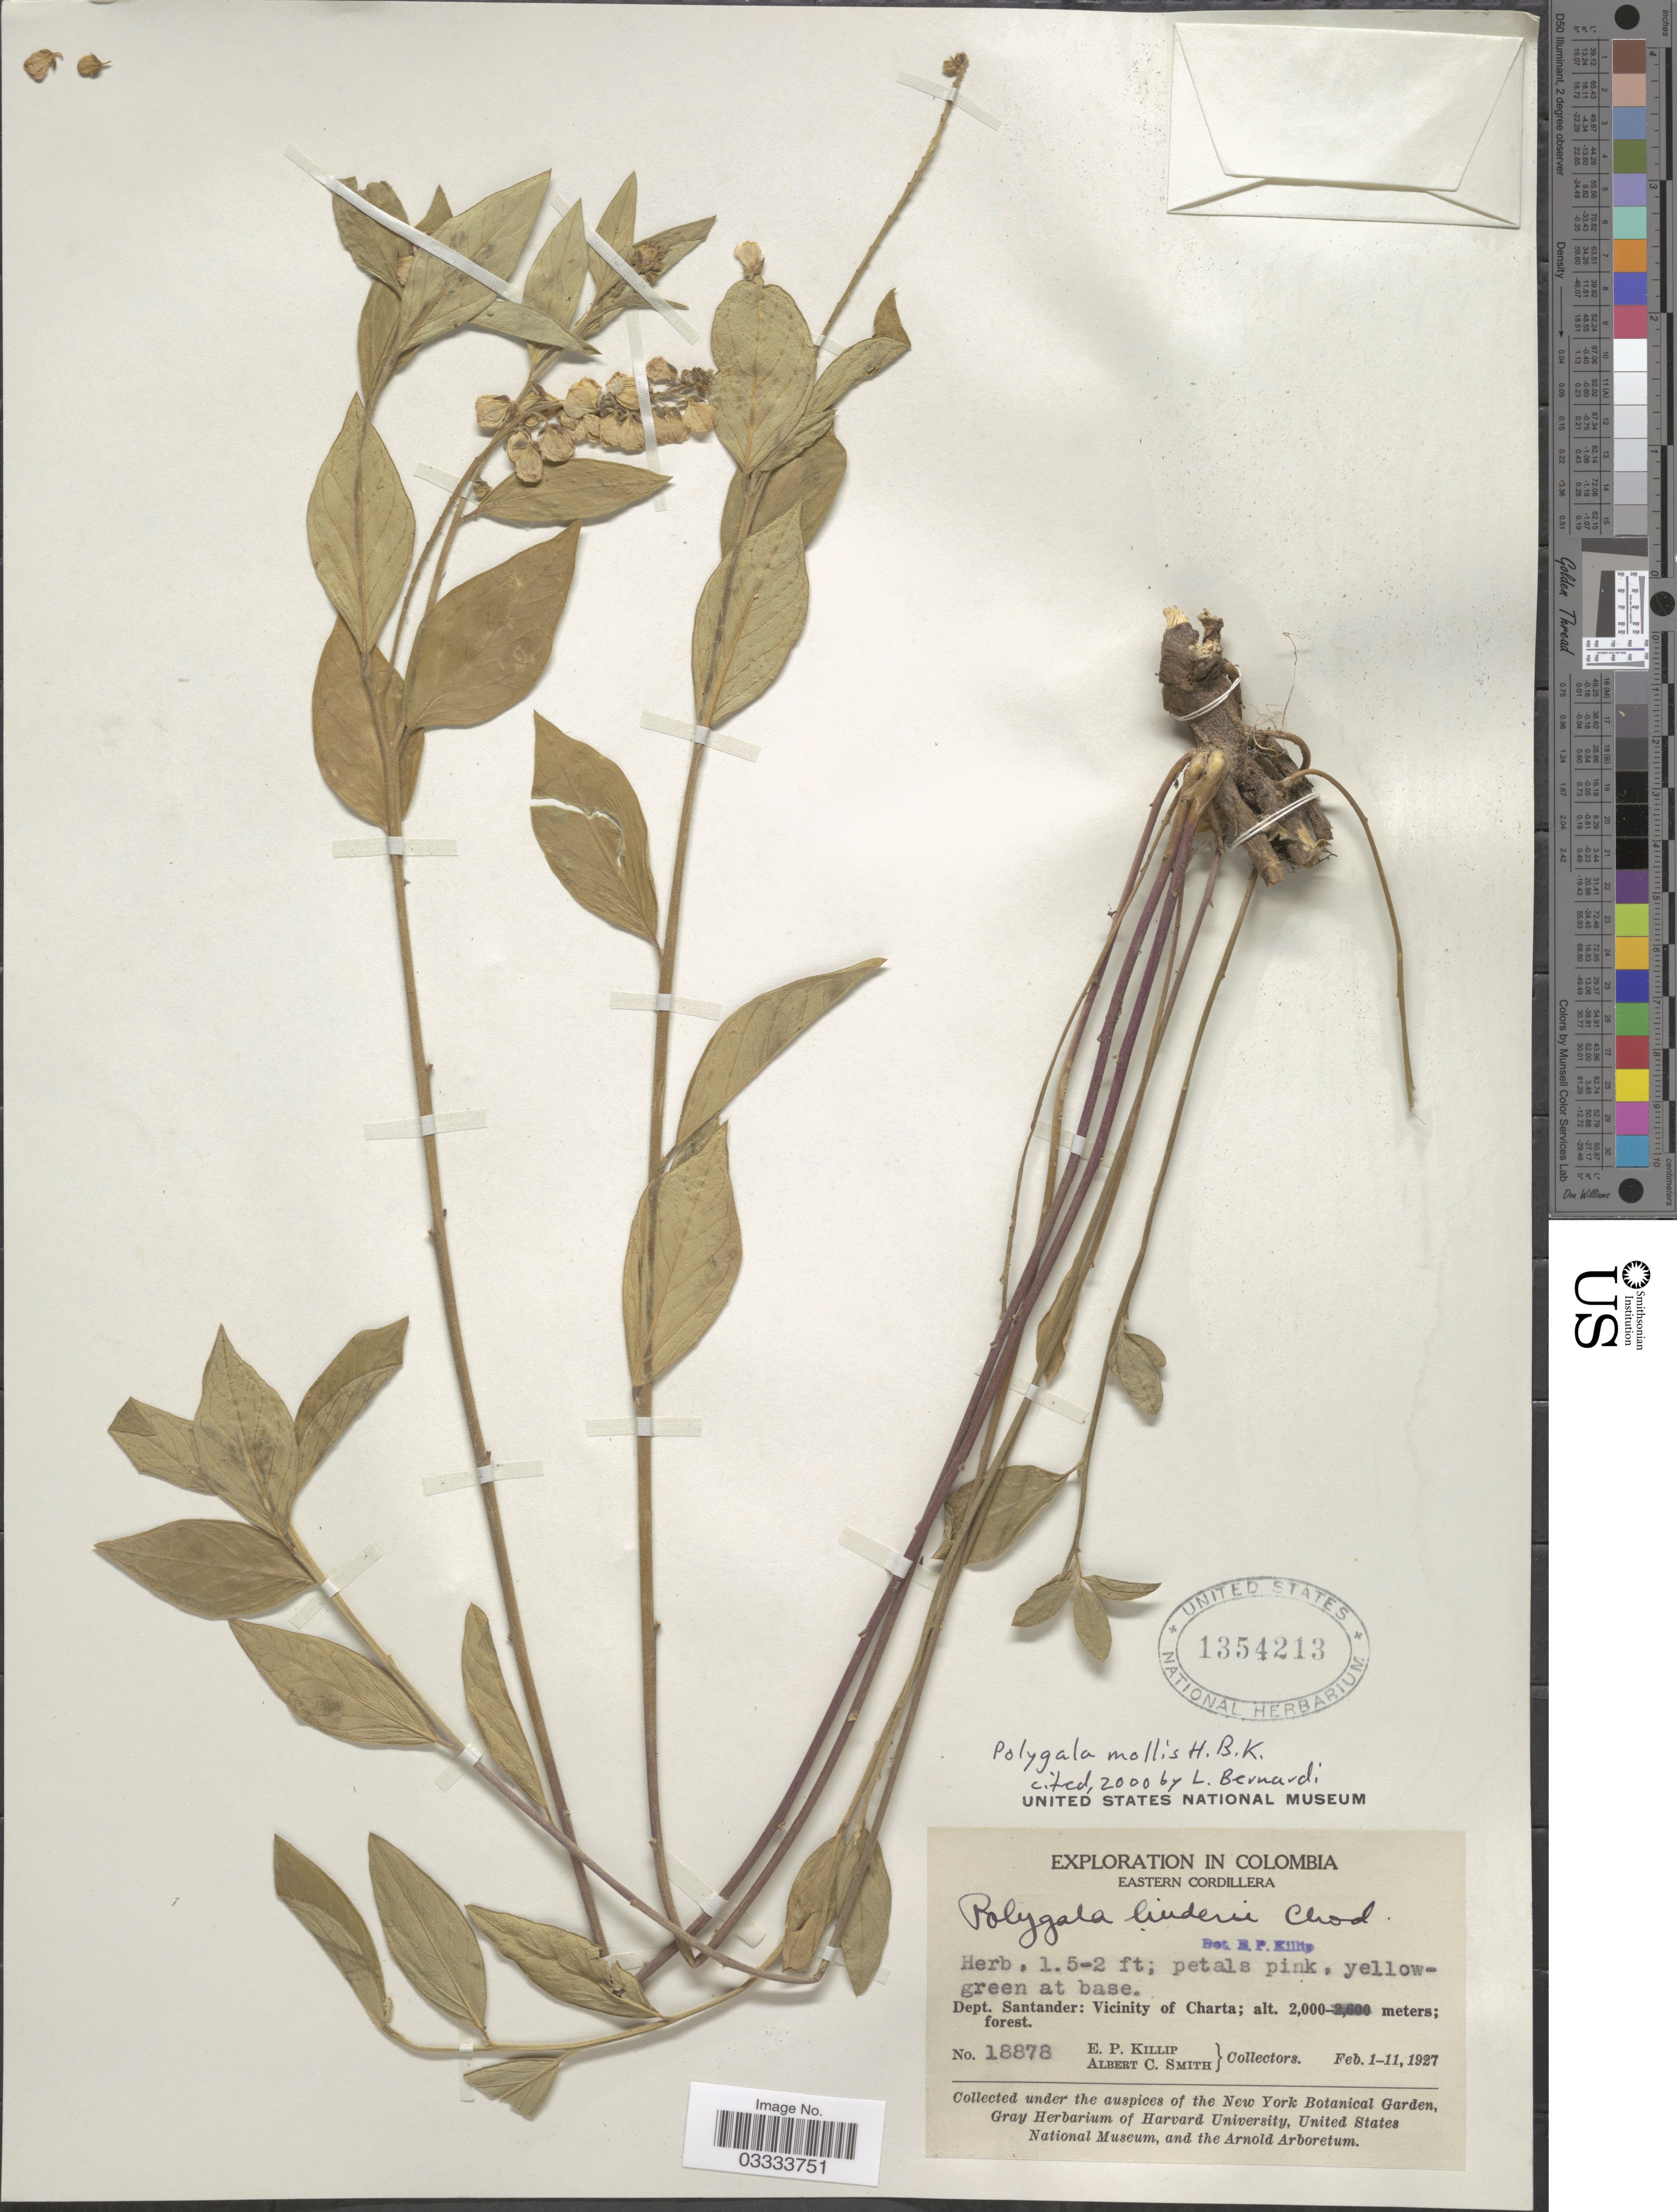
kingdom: Plantae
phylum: Tracheophyta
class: Magnoliopsida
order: Fabales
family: Polygalaceae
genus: Asemeia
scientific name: Asemeia monninoides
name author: (Kunth) J.F.B. Pastore & J.R. Abbott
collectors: E. P. Killip & A. C. Smith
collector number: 18878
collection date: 1927-02-01/1927-02-11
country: Colombia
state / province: Santander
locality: Eastern Cordillera. Dept. Santander: Vicinity of Charta.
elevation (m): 2000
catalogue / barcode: US 1354213